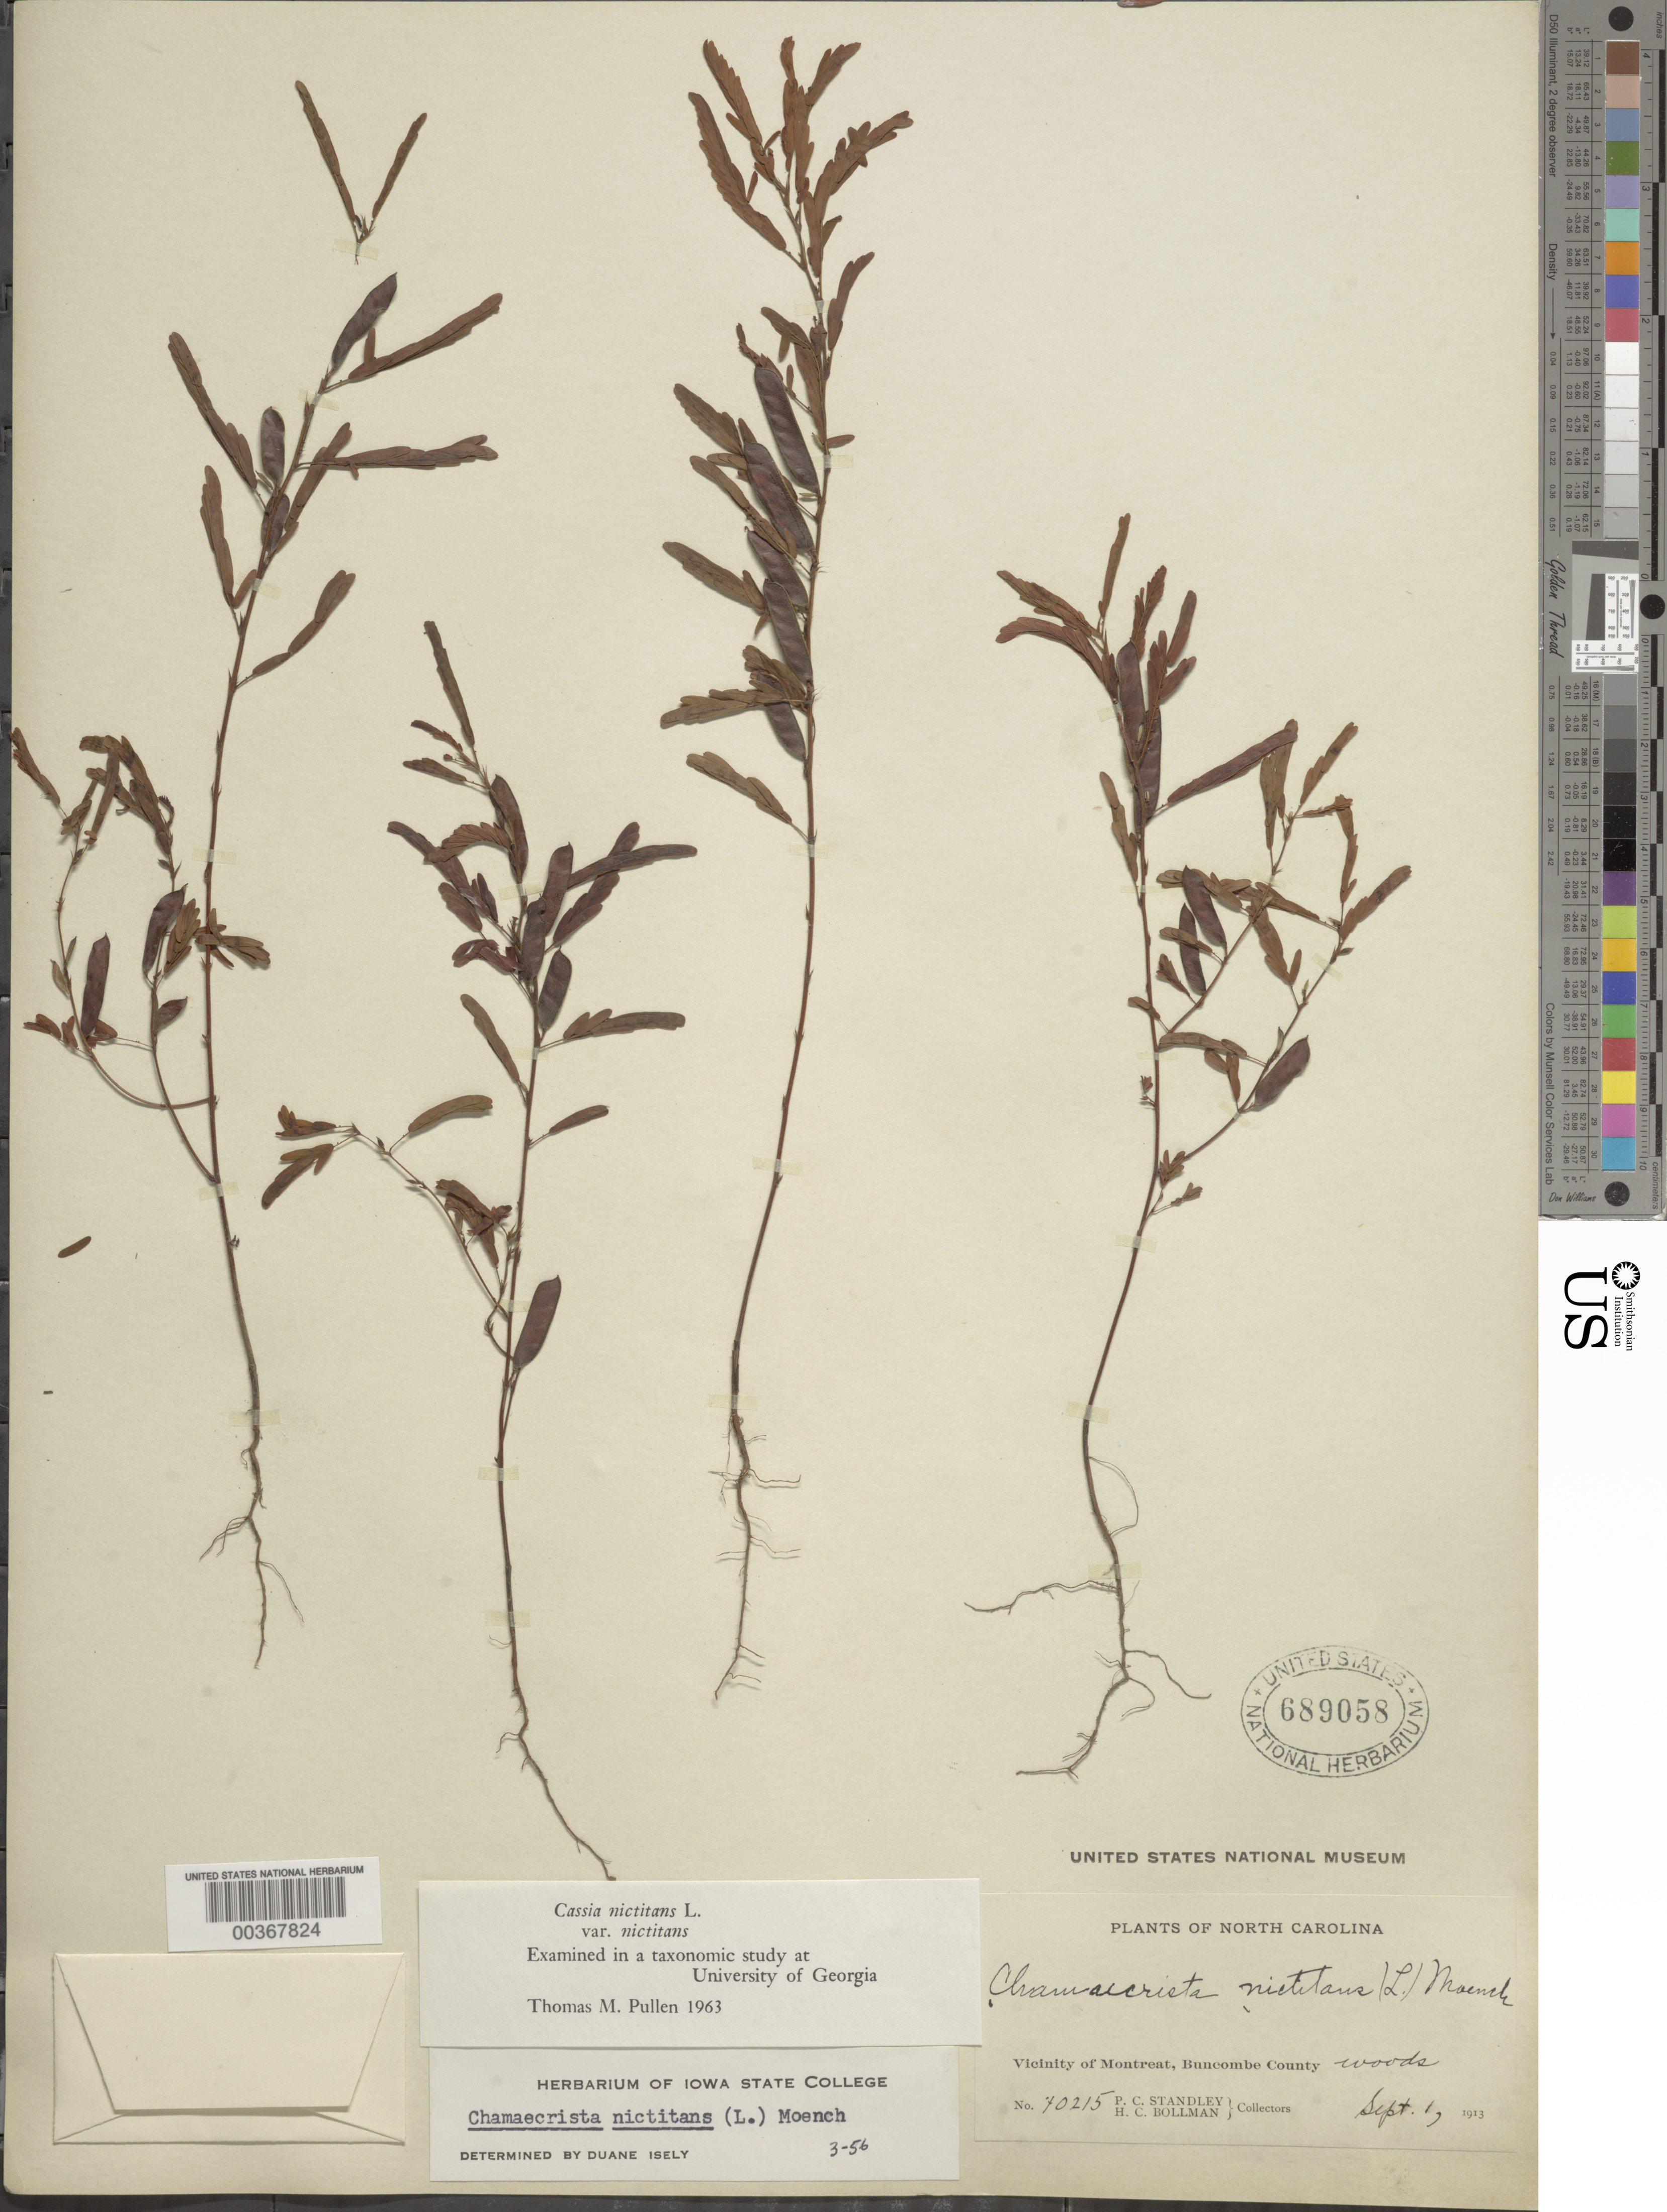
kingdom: Plantae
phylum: Tracheophyta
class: Magnoliopsida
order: Fabales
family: Fabaceae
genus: Chamaecrista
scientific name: Chamaecrista nictitans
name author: (L.) Moench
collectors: P. C. Standley & H. C. Bollman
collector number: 10215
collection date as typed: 01 Sep 1913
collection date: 1913-09-01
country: United States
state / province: North Carolina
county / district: Buncombe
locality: Vicinity of montreat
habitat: Woods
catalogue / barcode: US 689058